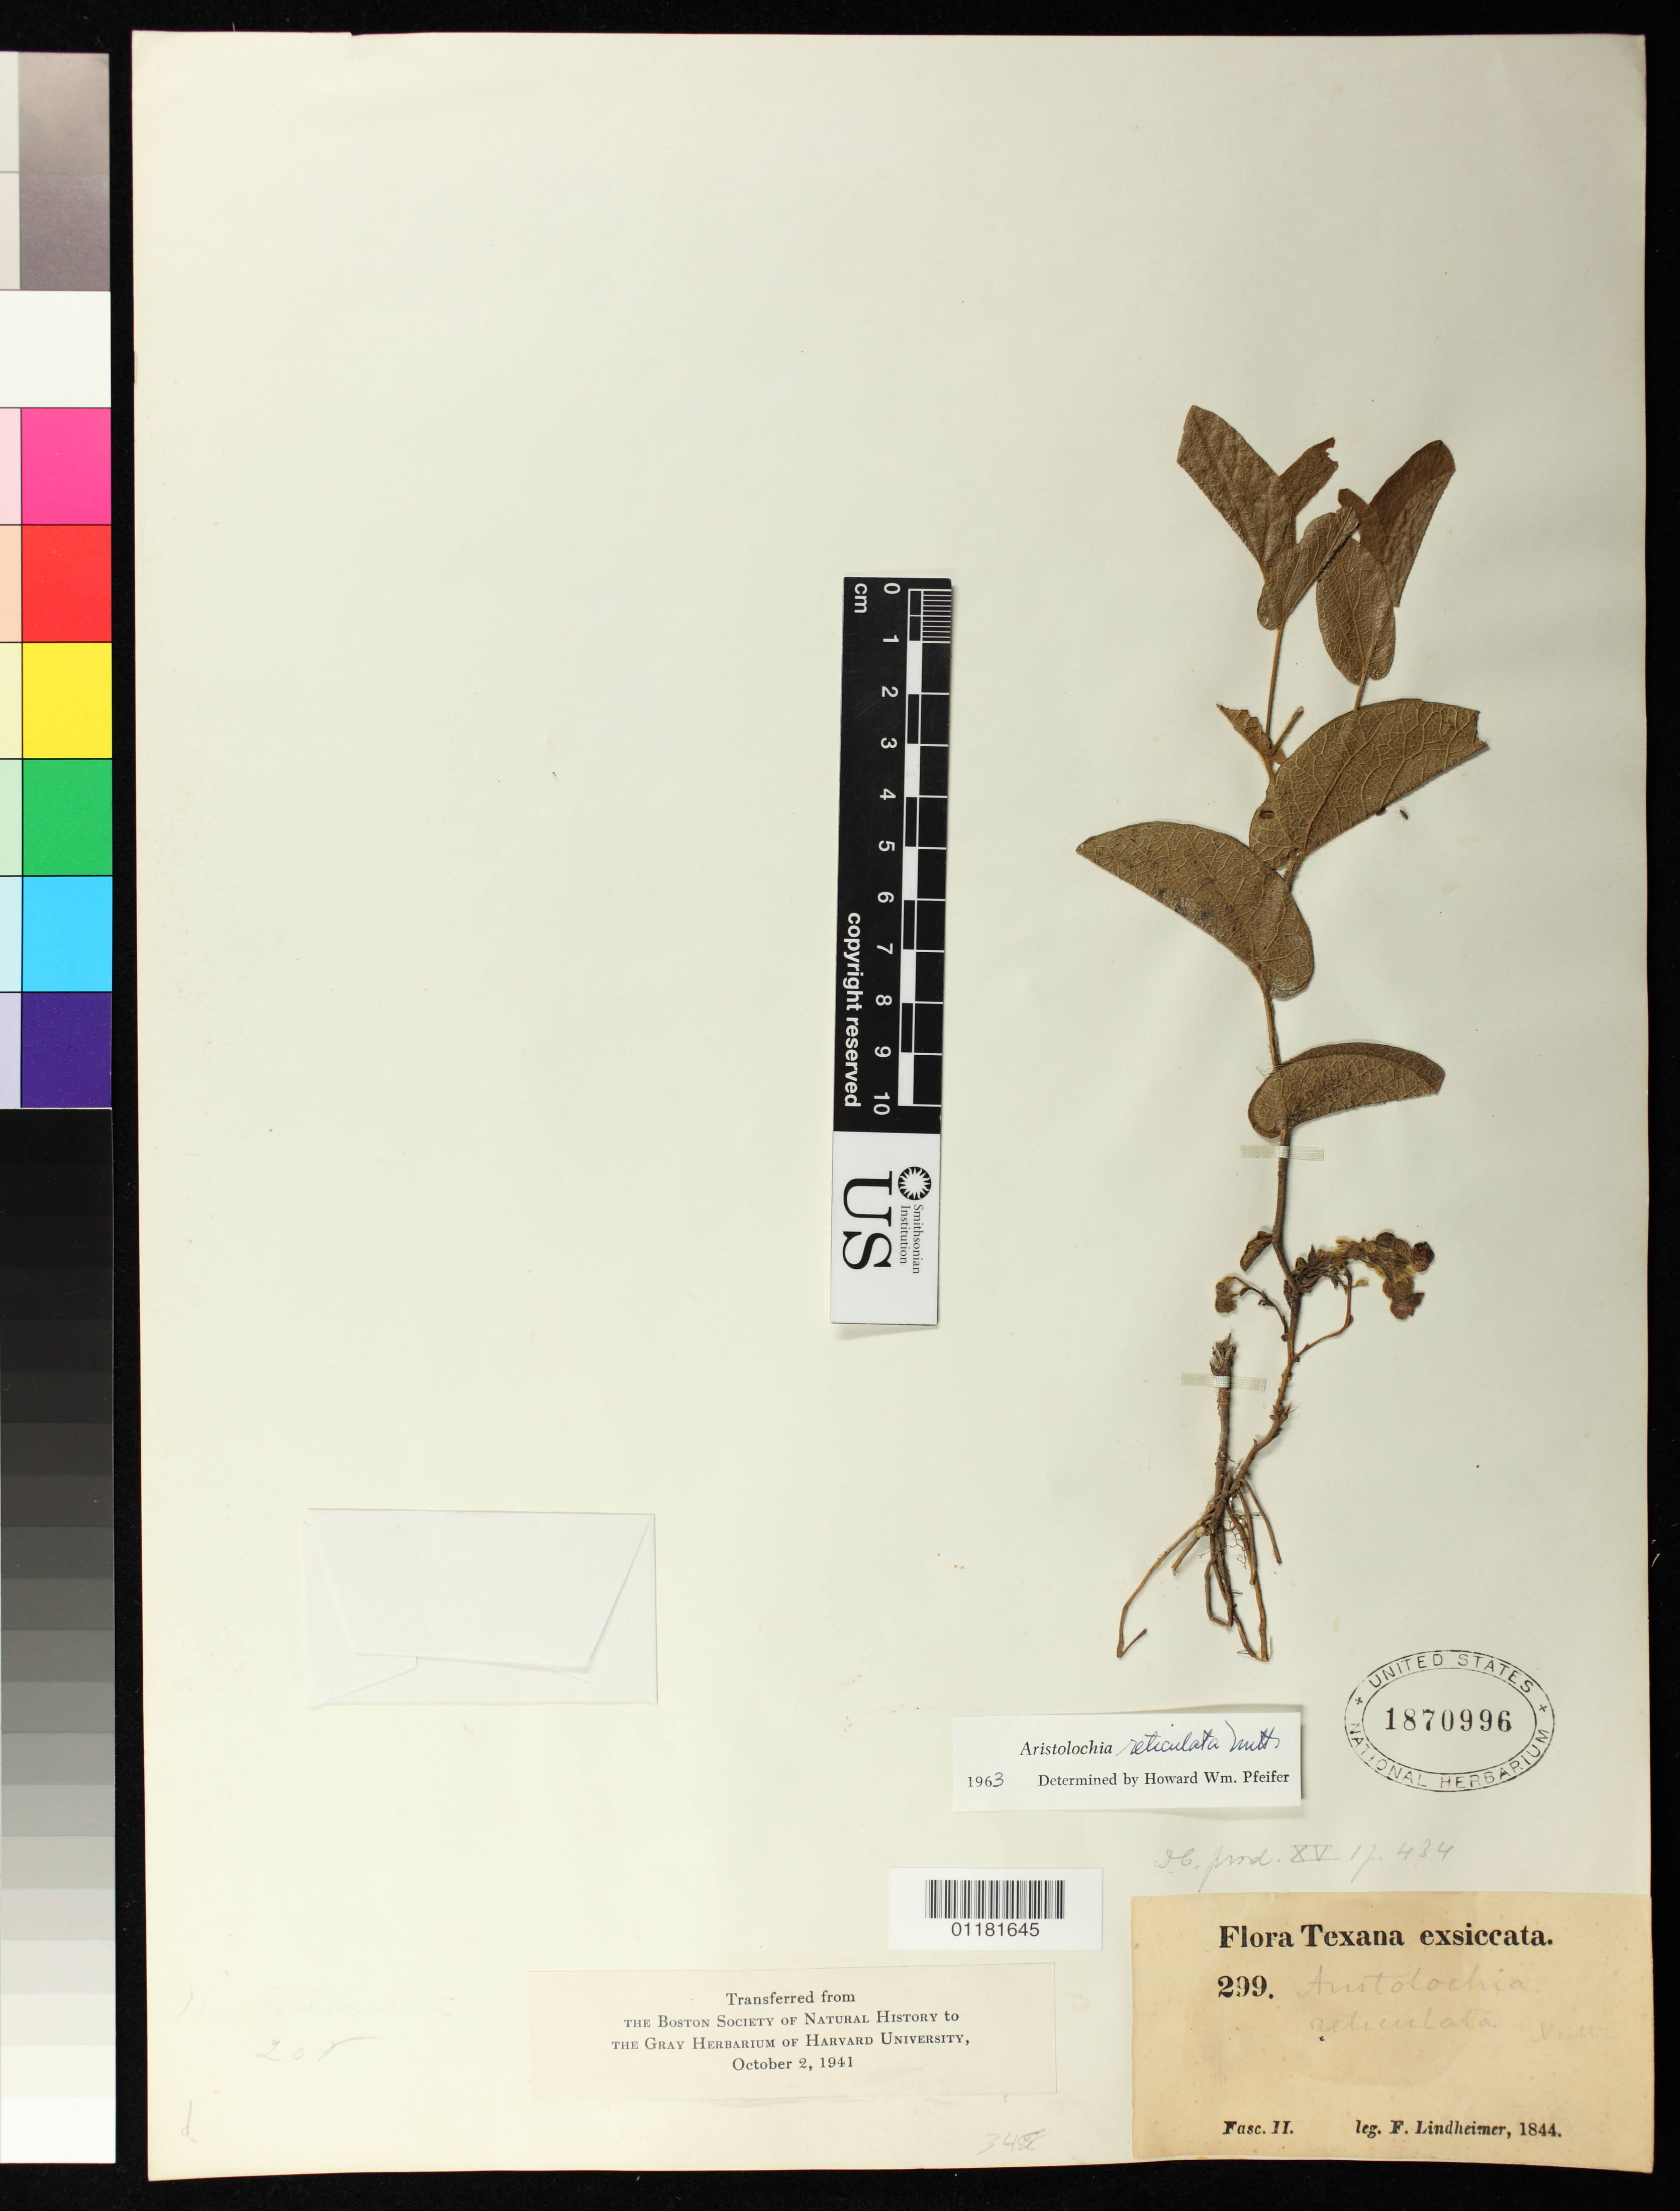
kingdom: Plantae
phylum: Tracheophyta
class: Magnoliopsida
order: Piperales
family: Aristolochiaceae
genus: Aristolochia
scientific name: Aristolochia reticulata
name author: Nutt.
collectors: F. J. Lindheimer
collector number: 299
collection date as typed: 1844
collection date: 1844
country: United States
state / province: Texas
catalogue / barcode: US 1870996